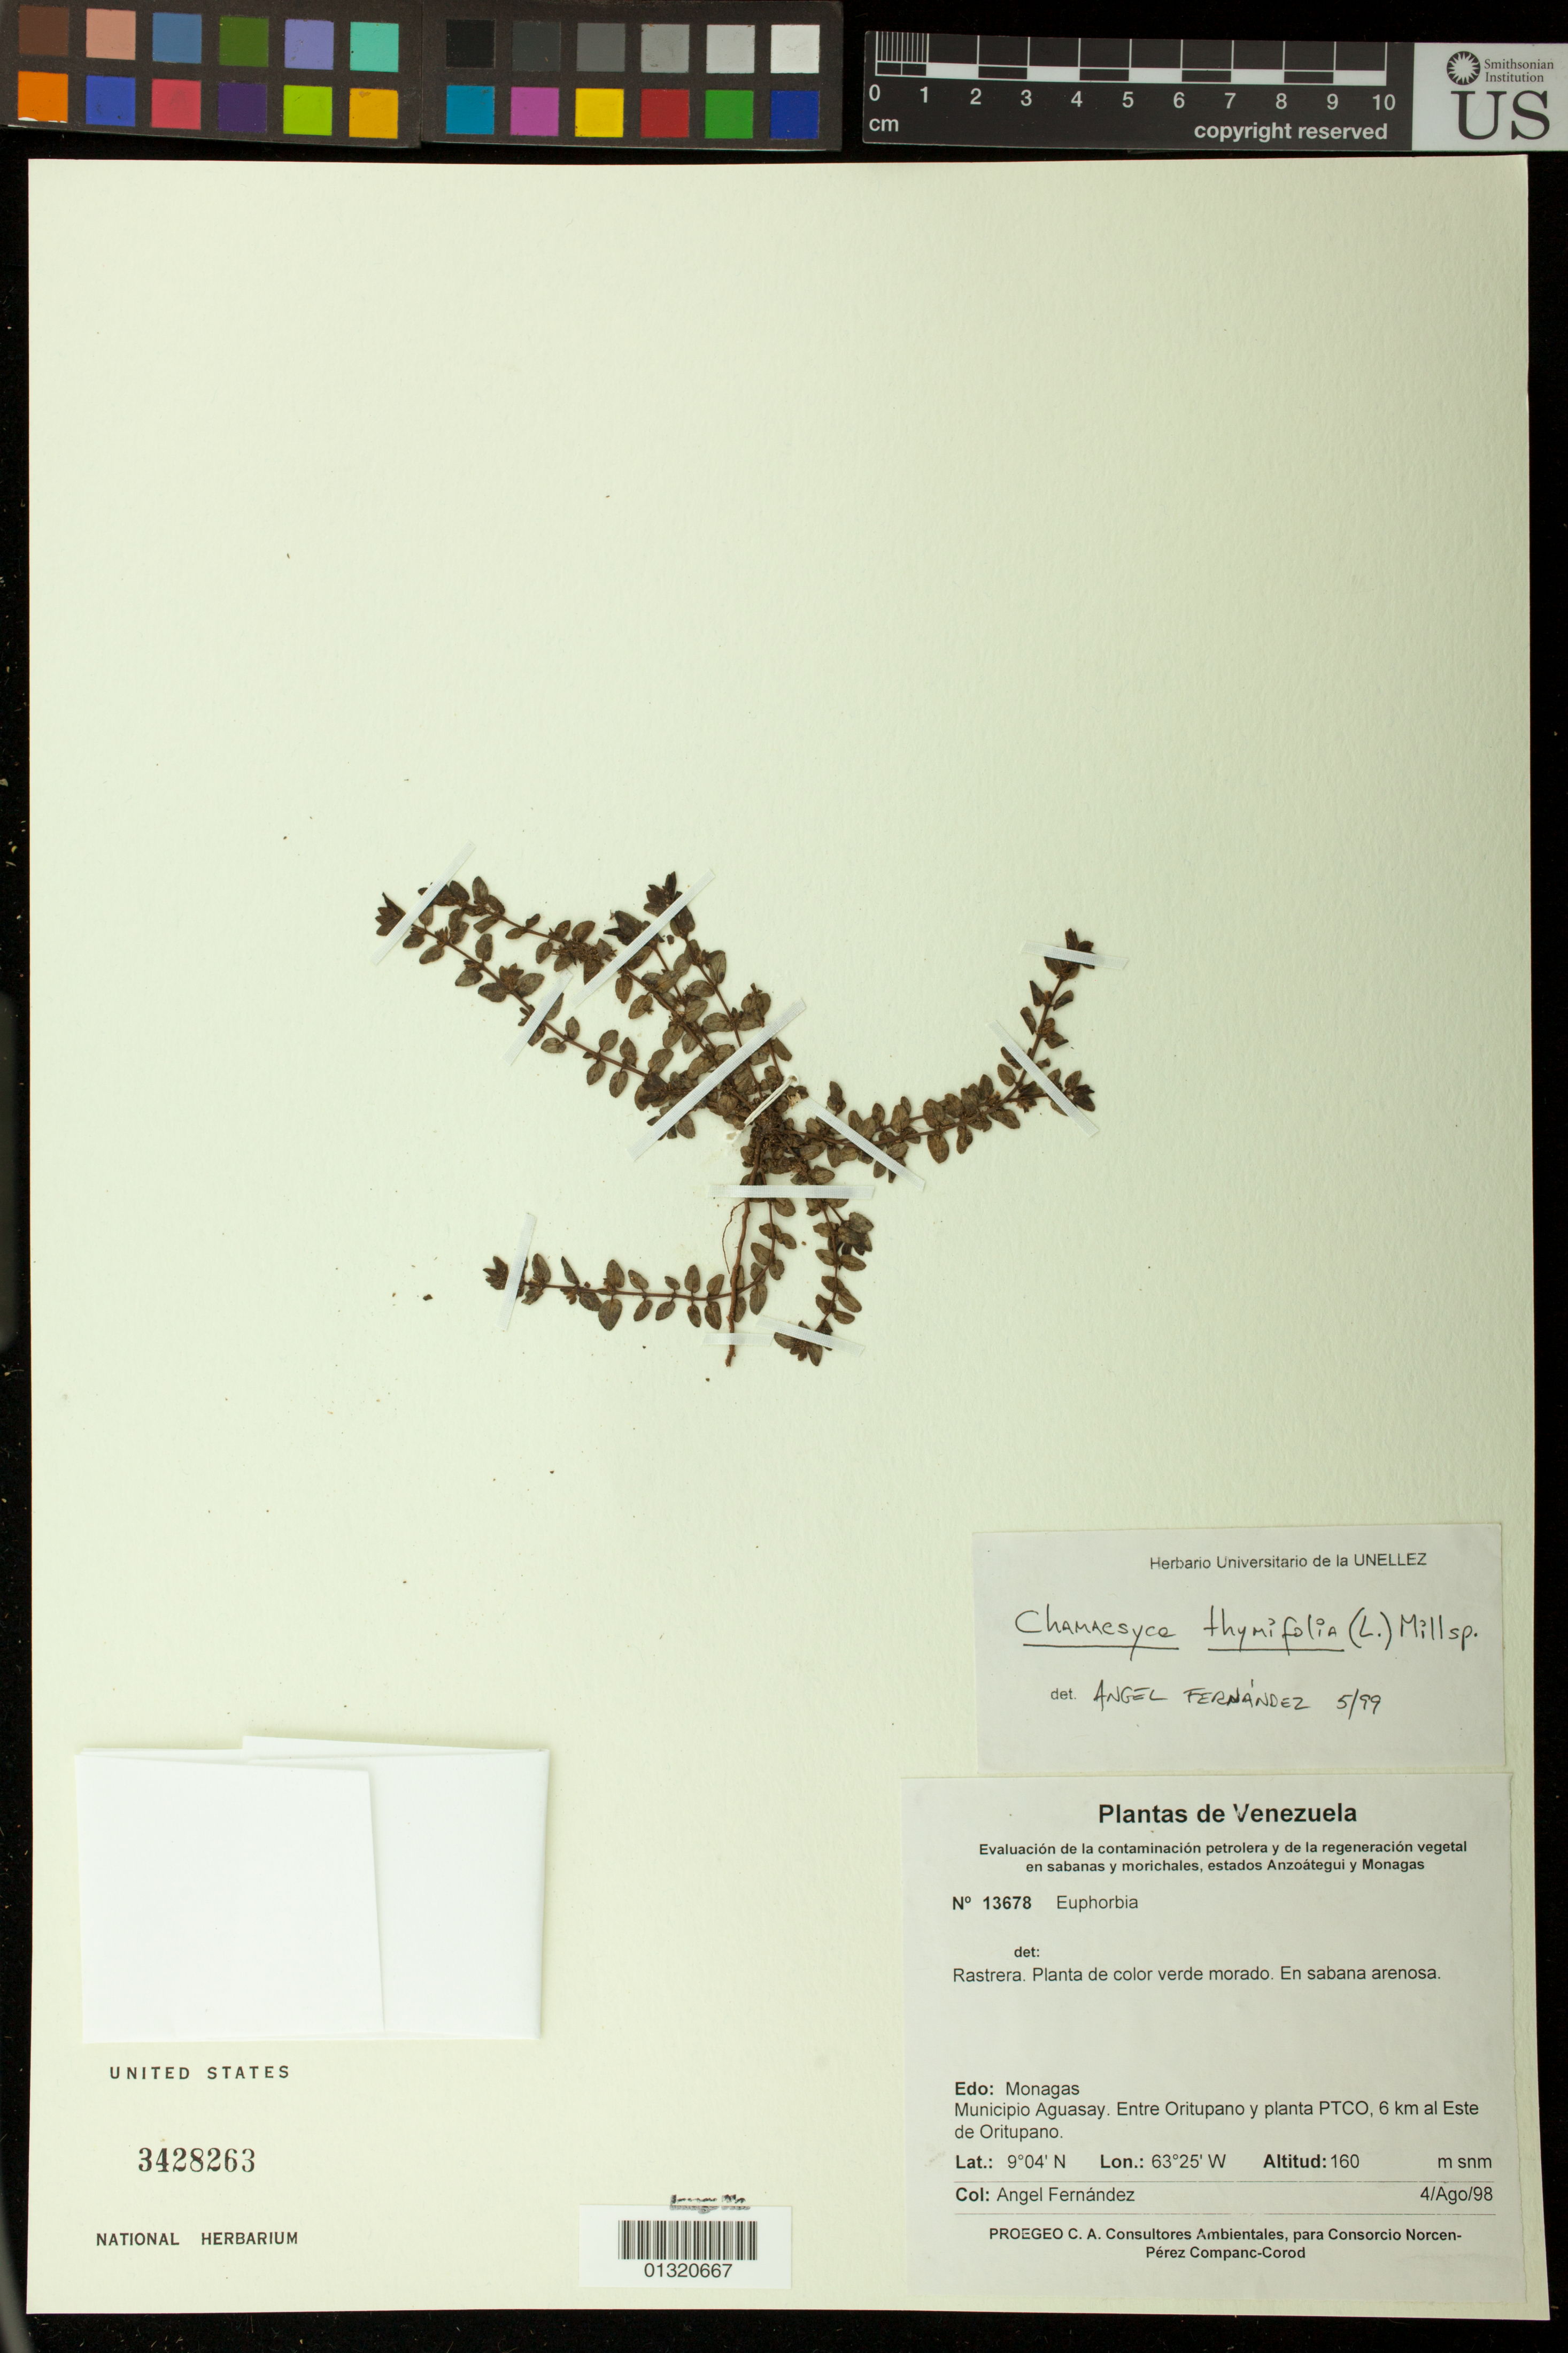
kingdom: Plantae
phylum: Tracheophyta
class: Magnoliopsida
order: Malpighiales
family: Euphorbiaceae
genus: Euphorbia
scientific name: Euphorbia thymifolia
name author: L.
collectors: Á. Fernández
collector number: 13678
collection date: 1998-08-04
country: Venezuela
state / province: Monagas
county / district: Aguasay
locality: Municipio Aguasay. Entre Oritupano y planta PTCO, 6 km al Este de Oritupano.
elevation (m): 160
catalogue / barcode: US 3428263